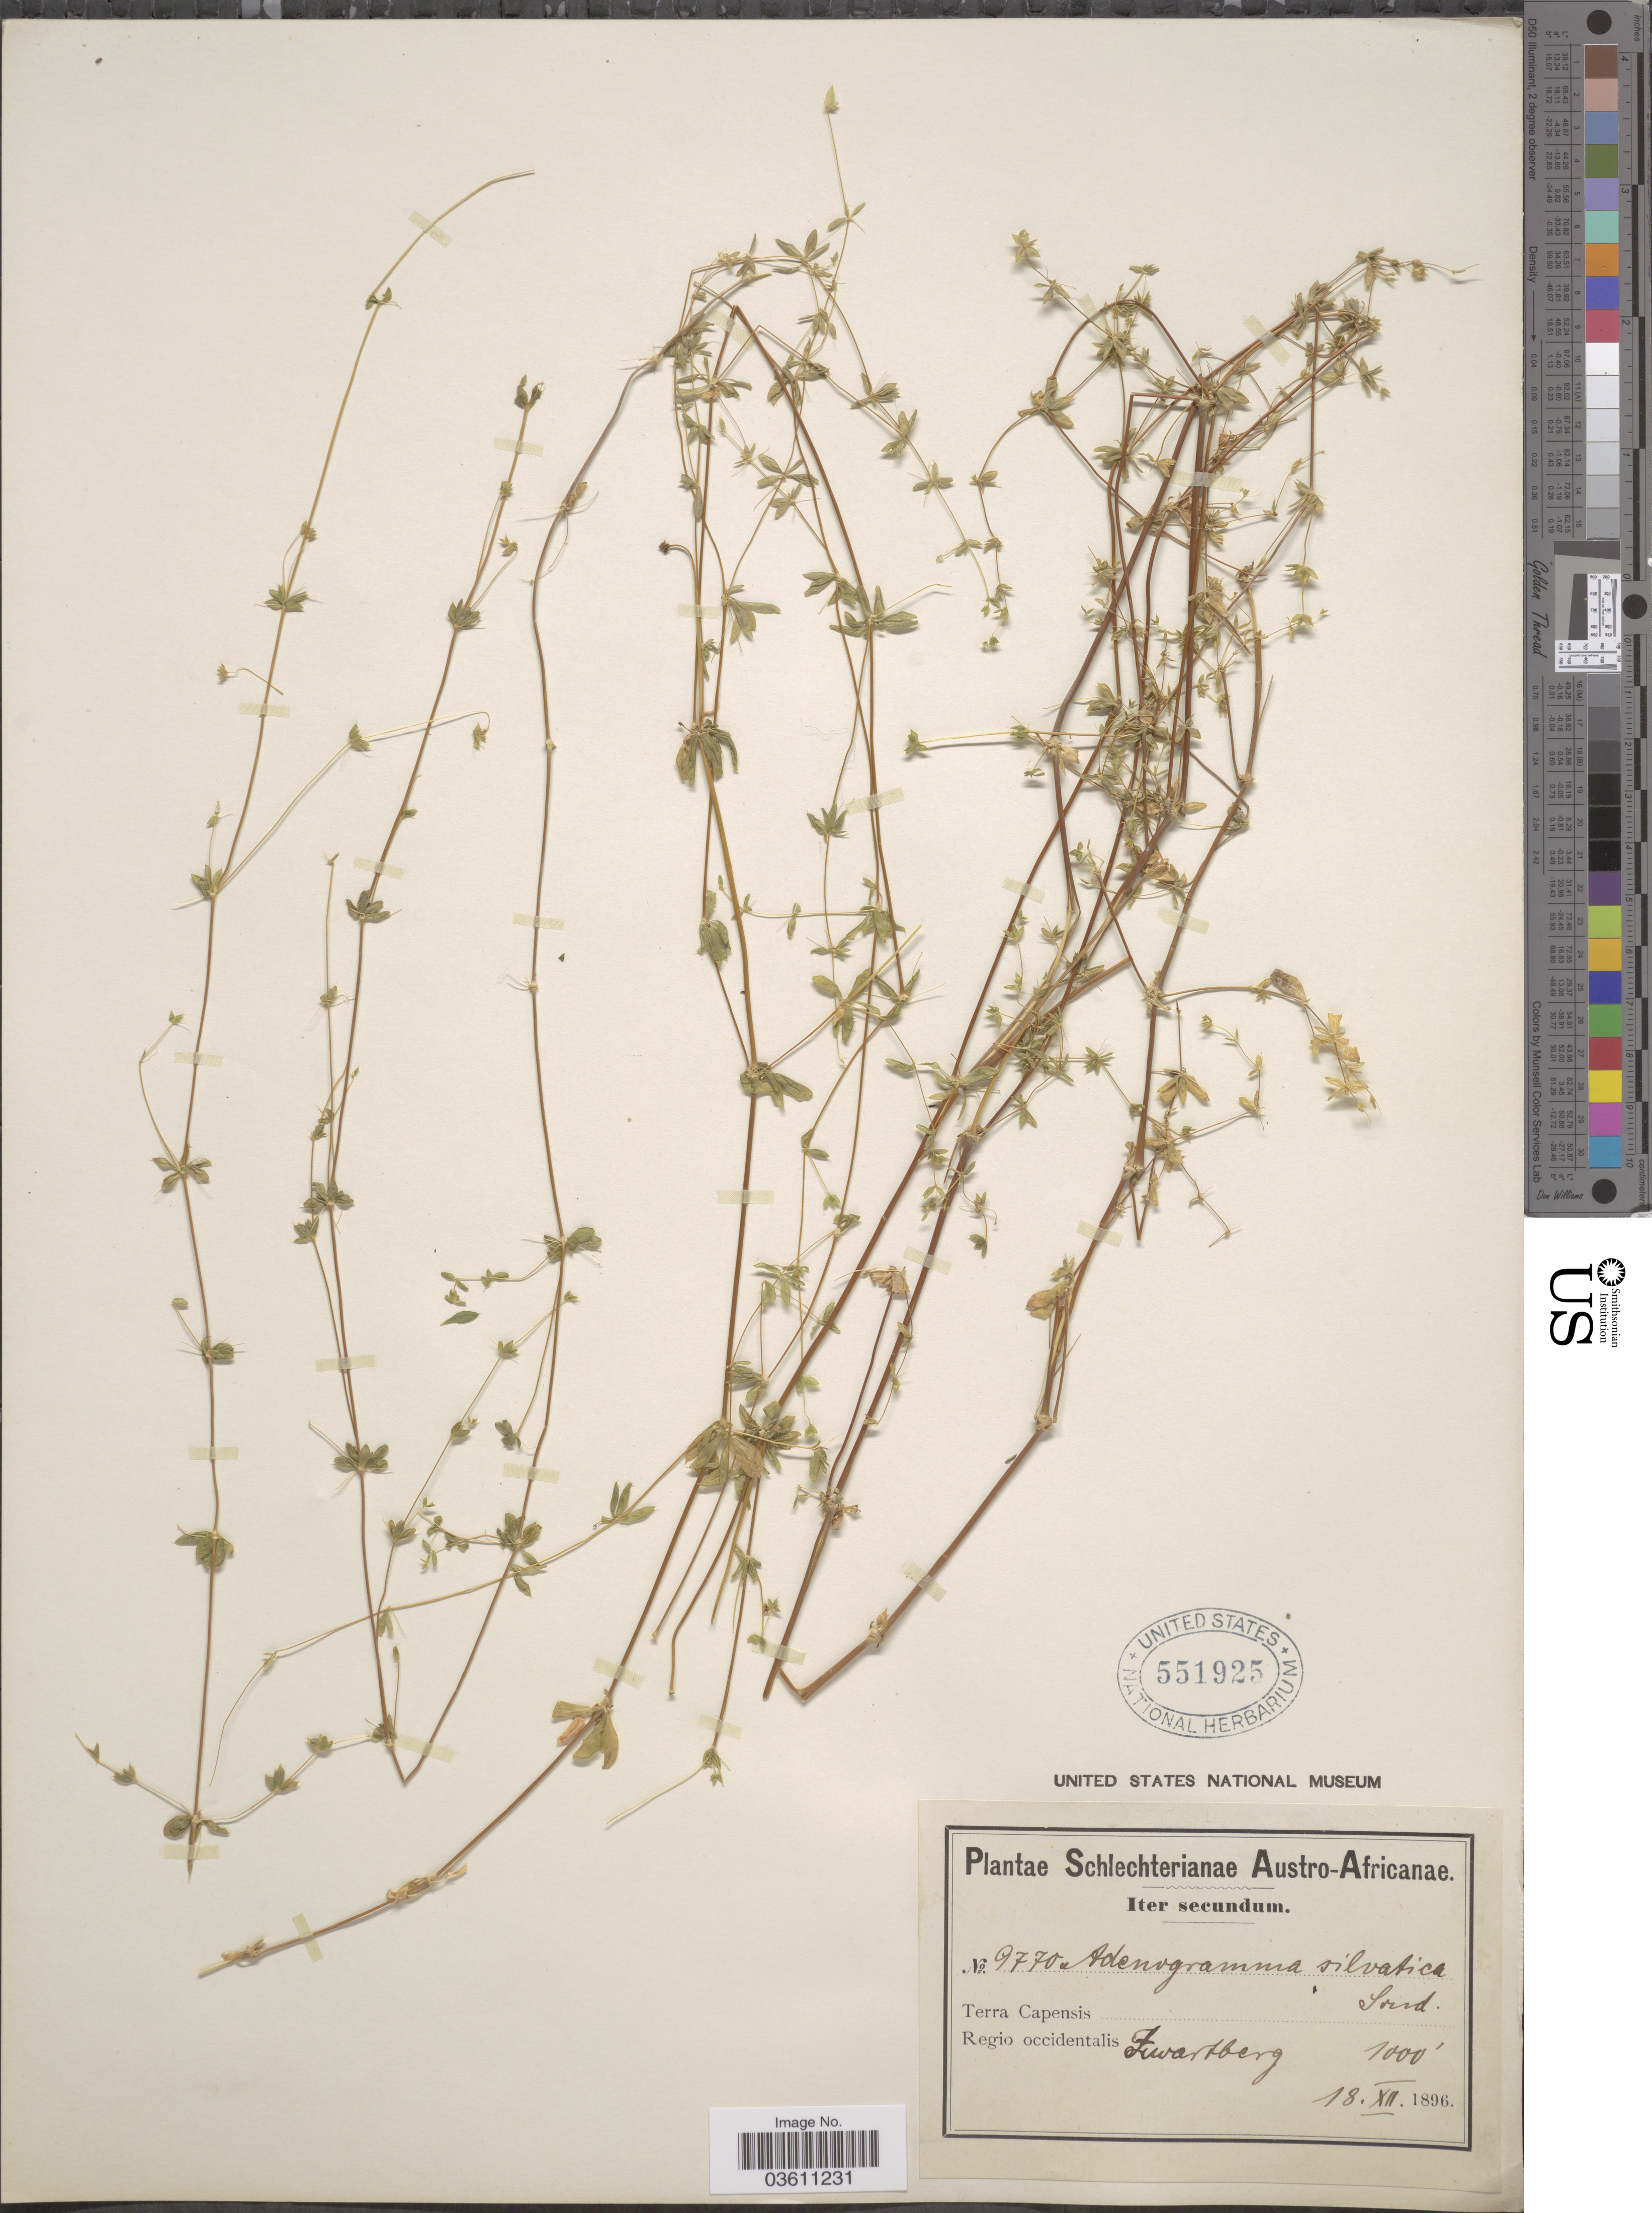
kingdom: Plantae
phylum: Tracheophyta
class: Magnoliopsida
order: Caryophyllales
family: Molluginaceae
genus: Adenogramma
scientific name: Adenogramma sylvatica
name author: Fenzl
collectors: Schlechter, --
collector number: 9770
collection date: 1896-12-18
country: South Africa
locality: Austro-Africanae. Terra Capensis. Regio occidentalis Zwartberg.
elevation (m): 305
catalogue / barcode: US 551925